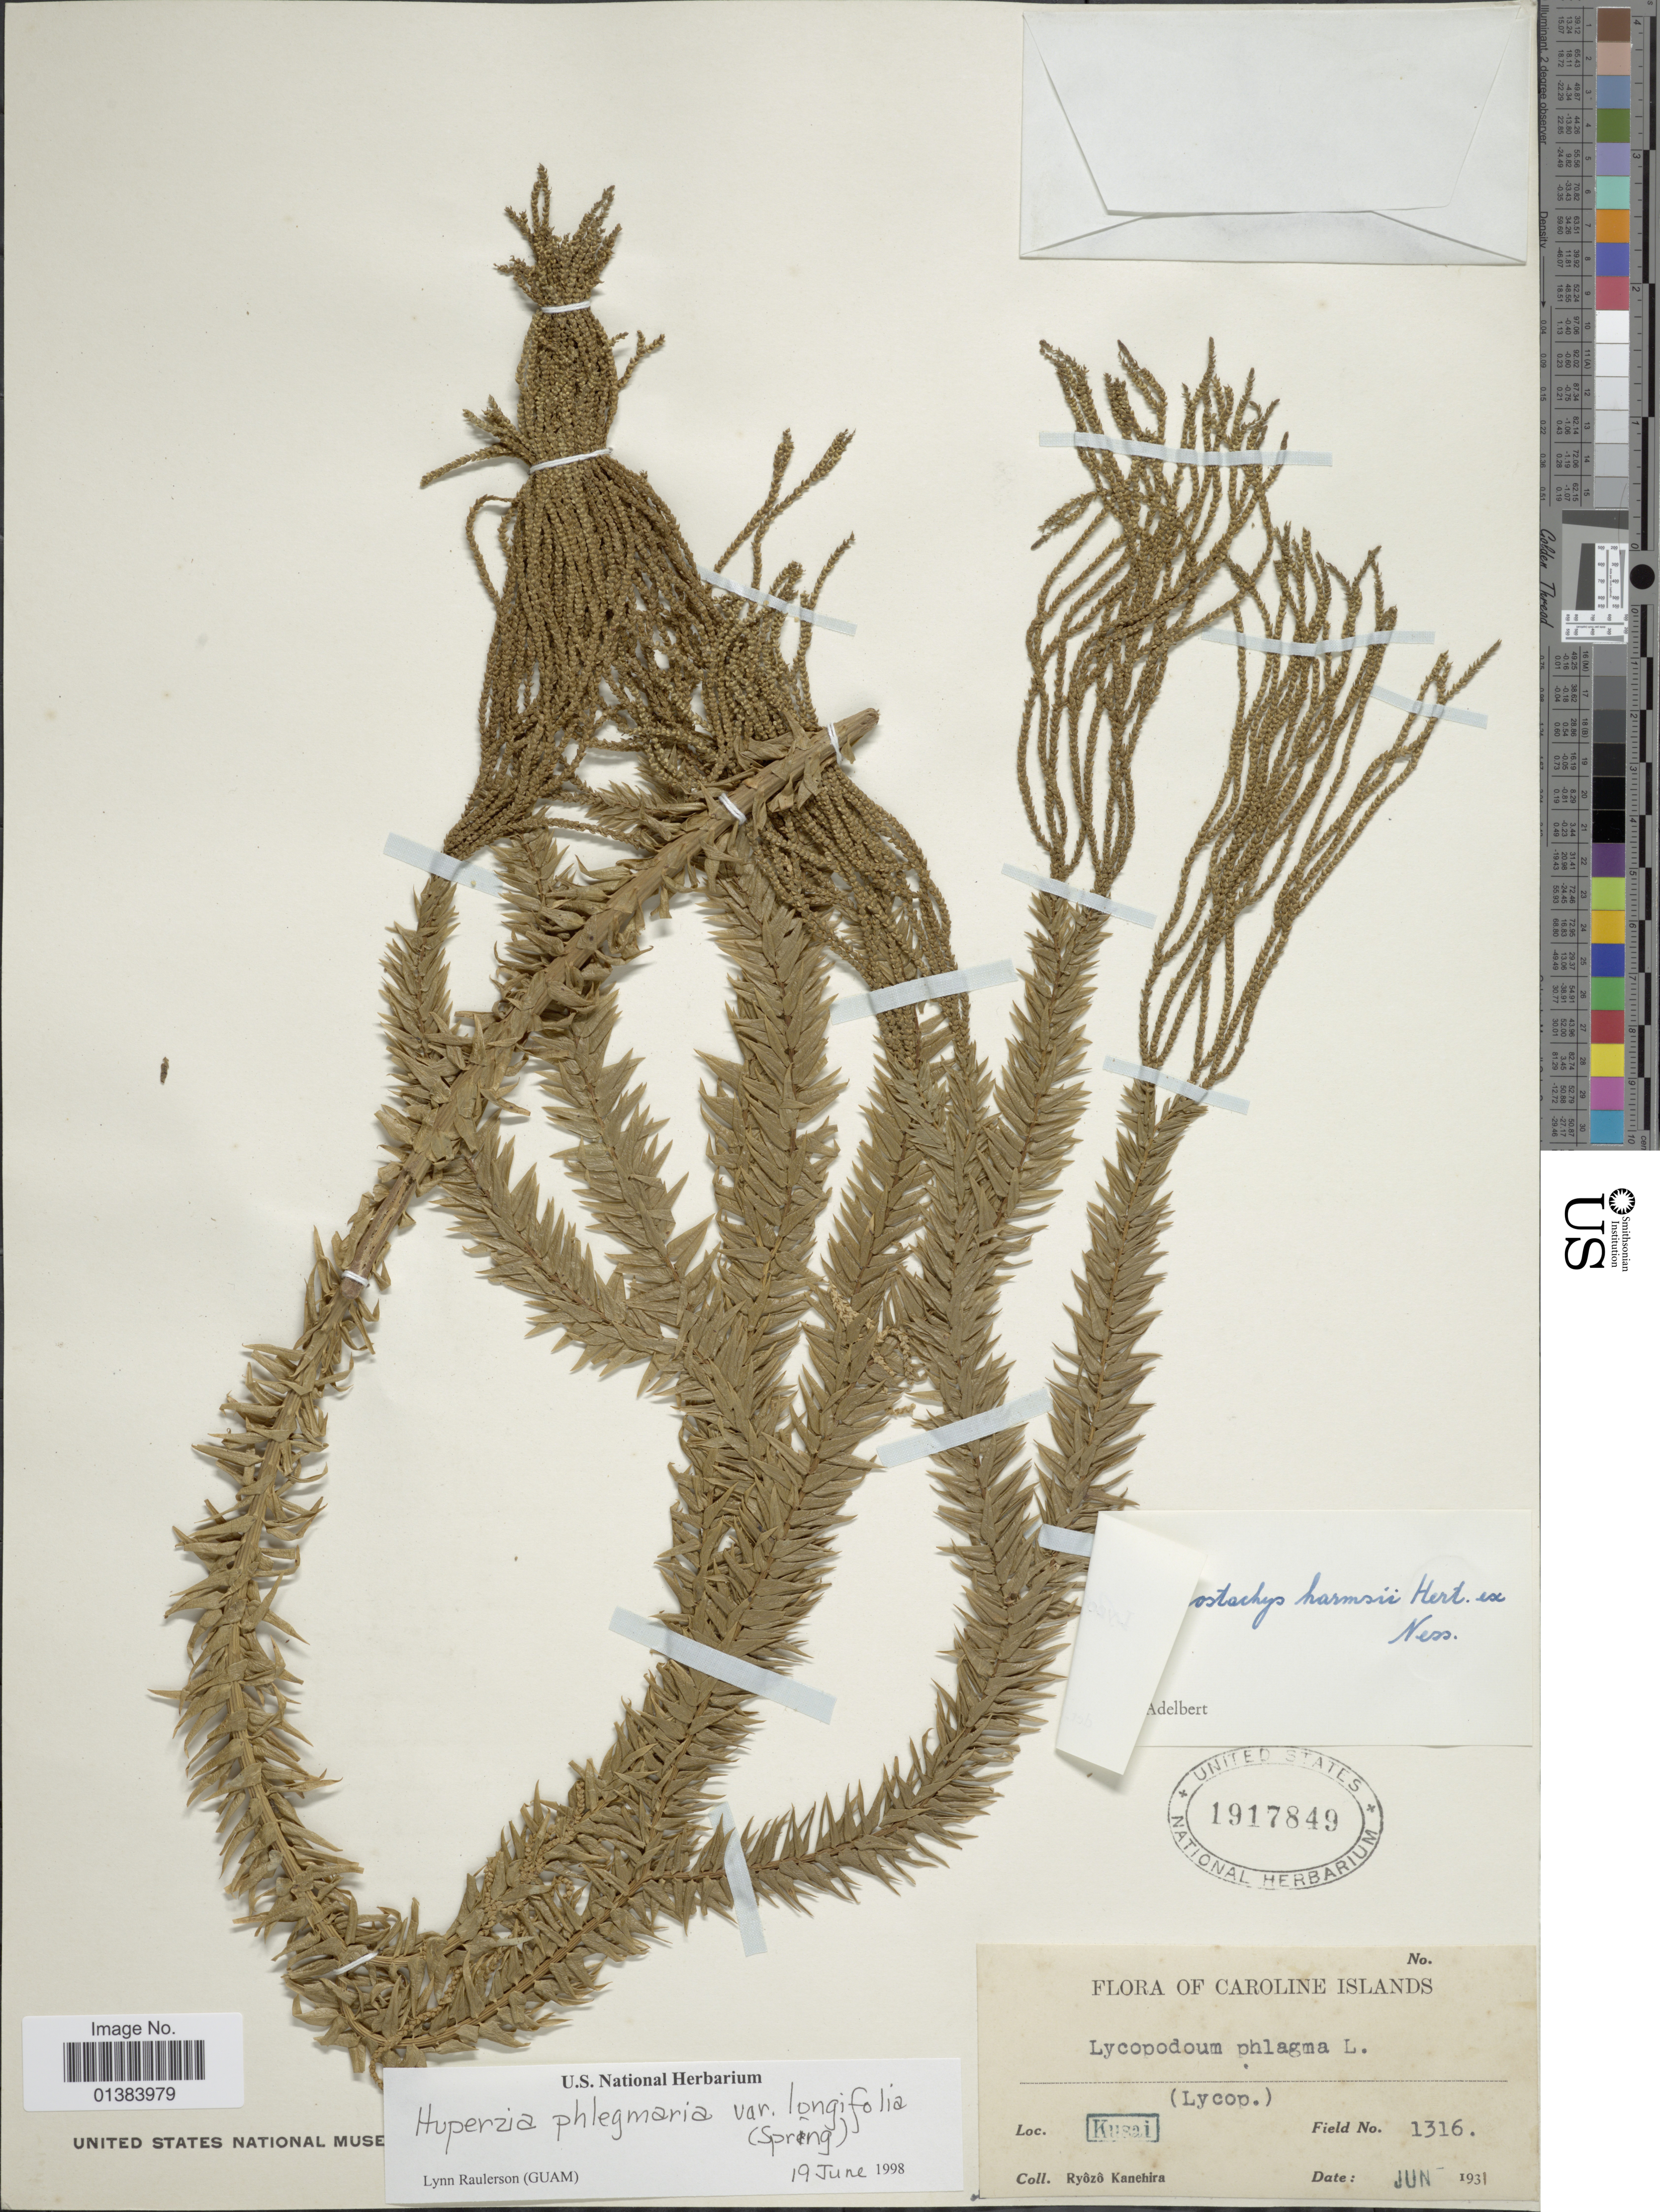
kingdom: Plantae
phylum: Tracheophyta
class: Lycopodiopsida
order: Lycopodiales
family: Lycopodiaceae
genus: Phlegmariurus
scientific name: Phlegmariurus mirabilis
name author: (Willd.) A. R. Field & Testo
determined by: Field, A. R.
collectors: R. Kanehira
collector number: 1316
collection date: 1931-06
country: Micronesia, Federated States of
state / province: Kosrae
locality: Caroline Islands, Kusai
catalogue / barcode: US 1917849